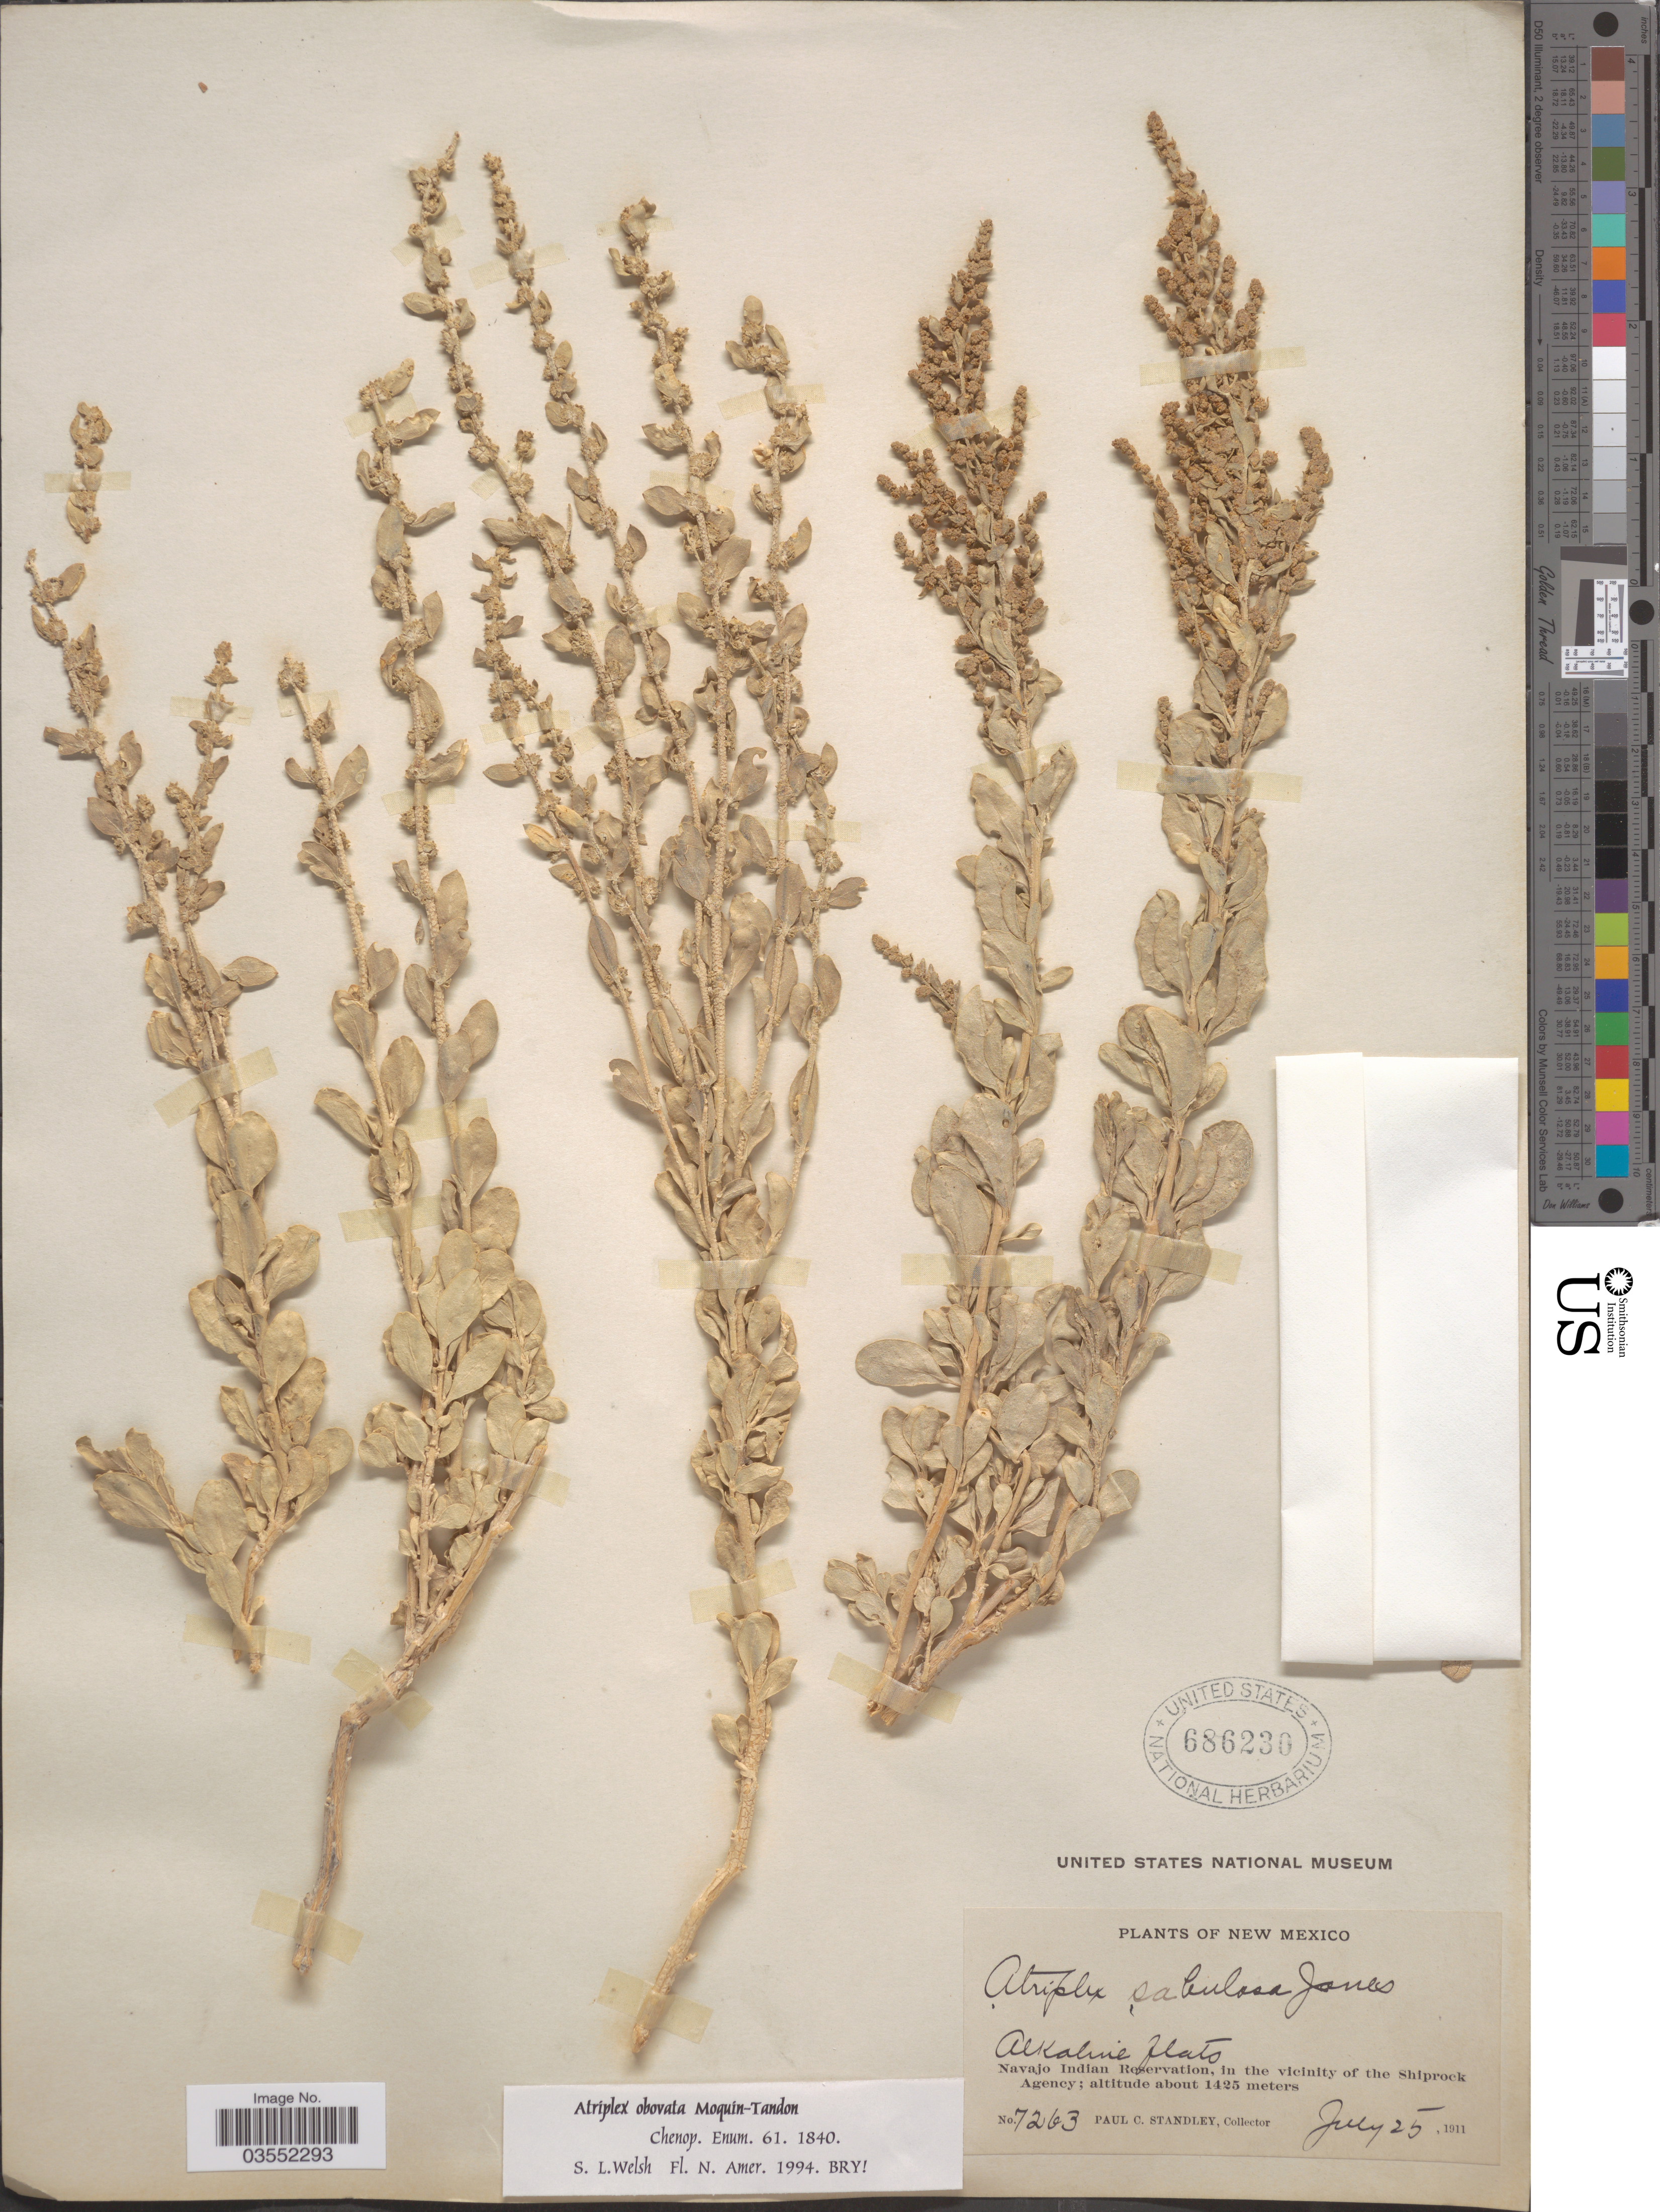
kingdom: Plantae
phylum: Tracheophyta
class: Magnoliopsida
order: Caryophyllales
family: Amaranthaceae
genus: Atriplex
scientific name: Atriplex obovata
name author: Moq.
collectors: P. C. Standley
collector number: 7263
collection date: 1911-07-25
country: United States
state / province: New Mexico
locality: Alkaline flats. Navajo Indian Reservation, in the vicinity of the Shiprock Agency.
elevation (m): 1425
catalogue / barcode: US 686230